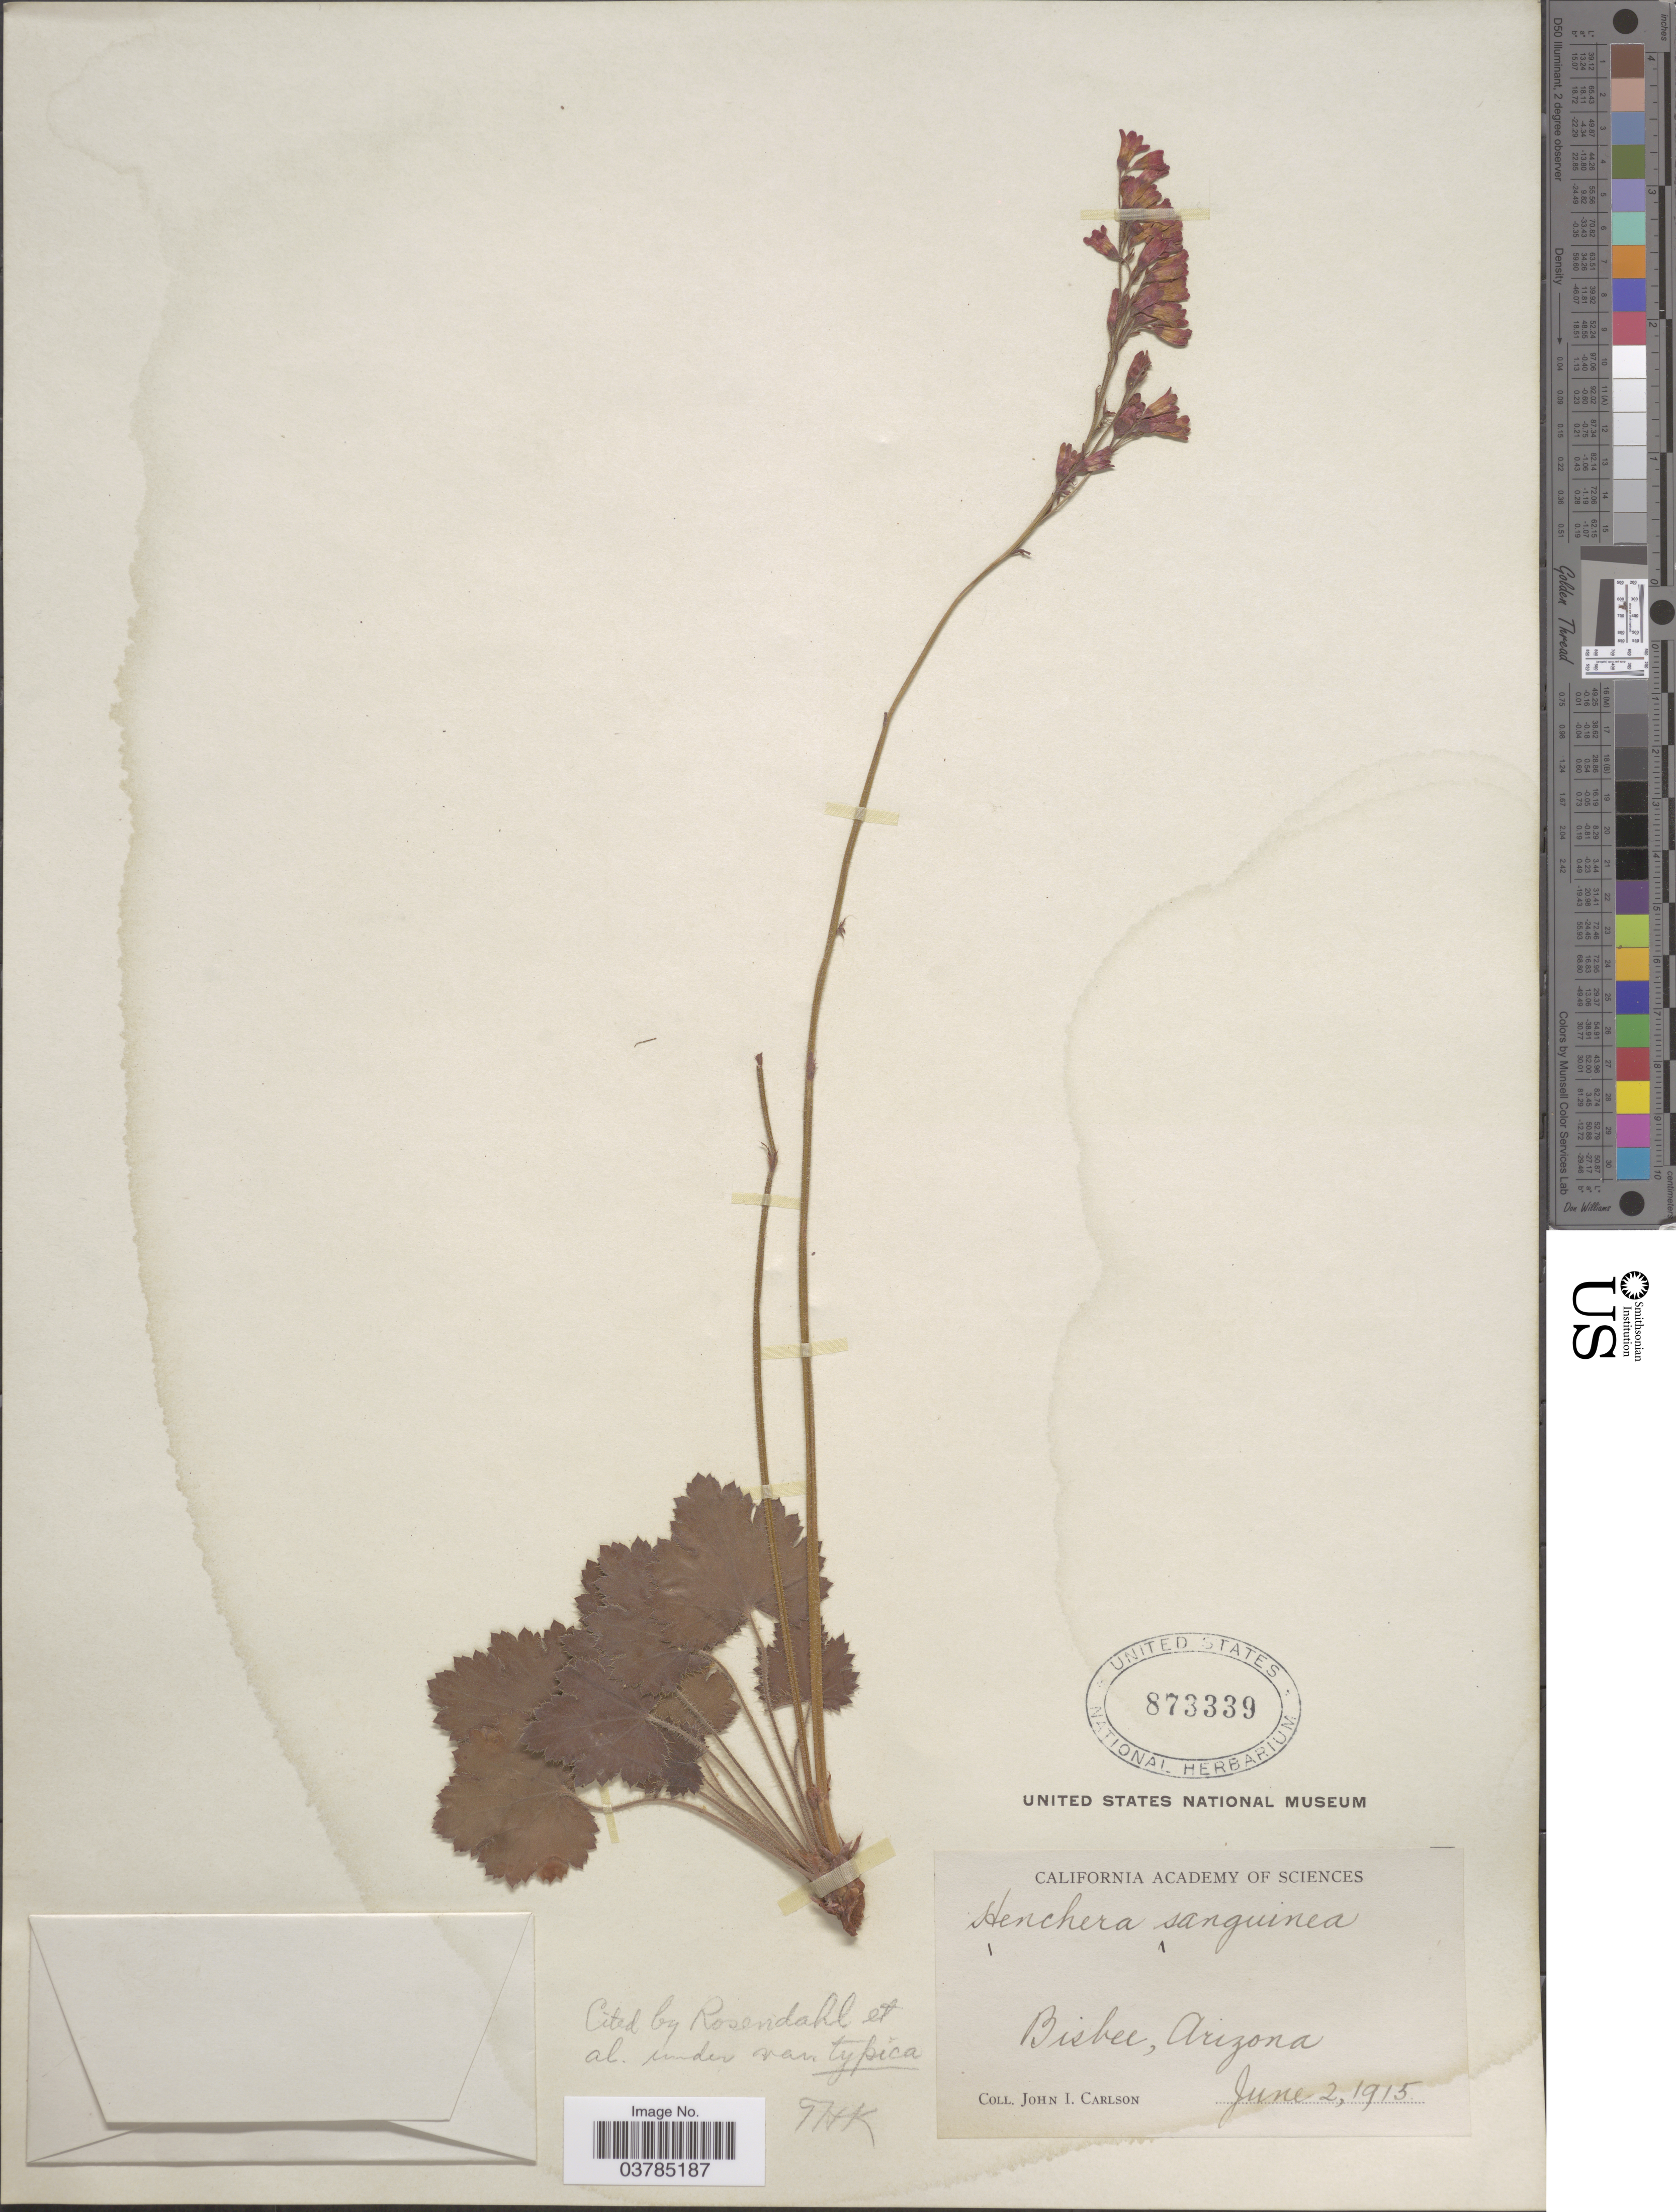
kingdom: Plantae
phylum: Tracheophyta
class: Magnoliopsida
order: Saxifragales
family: Saxifragaceae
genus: Heuchera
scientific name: Heuchera sanguinea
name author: Engelm.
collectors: J. Carlson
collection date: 1915-06-02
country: United States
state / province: Arizona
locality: Bisbee.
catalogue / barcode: US 873339